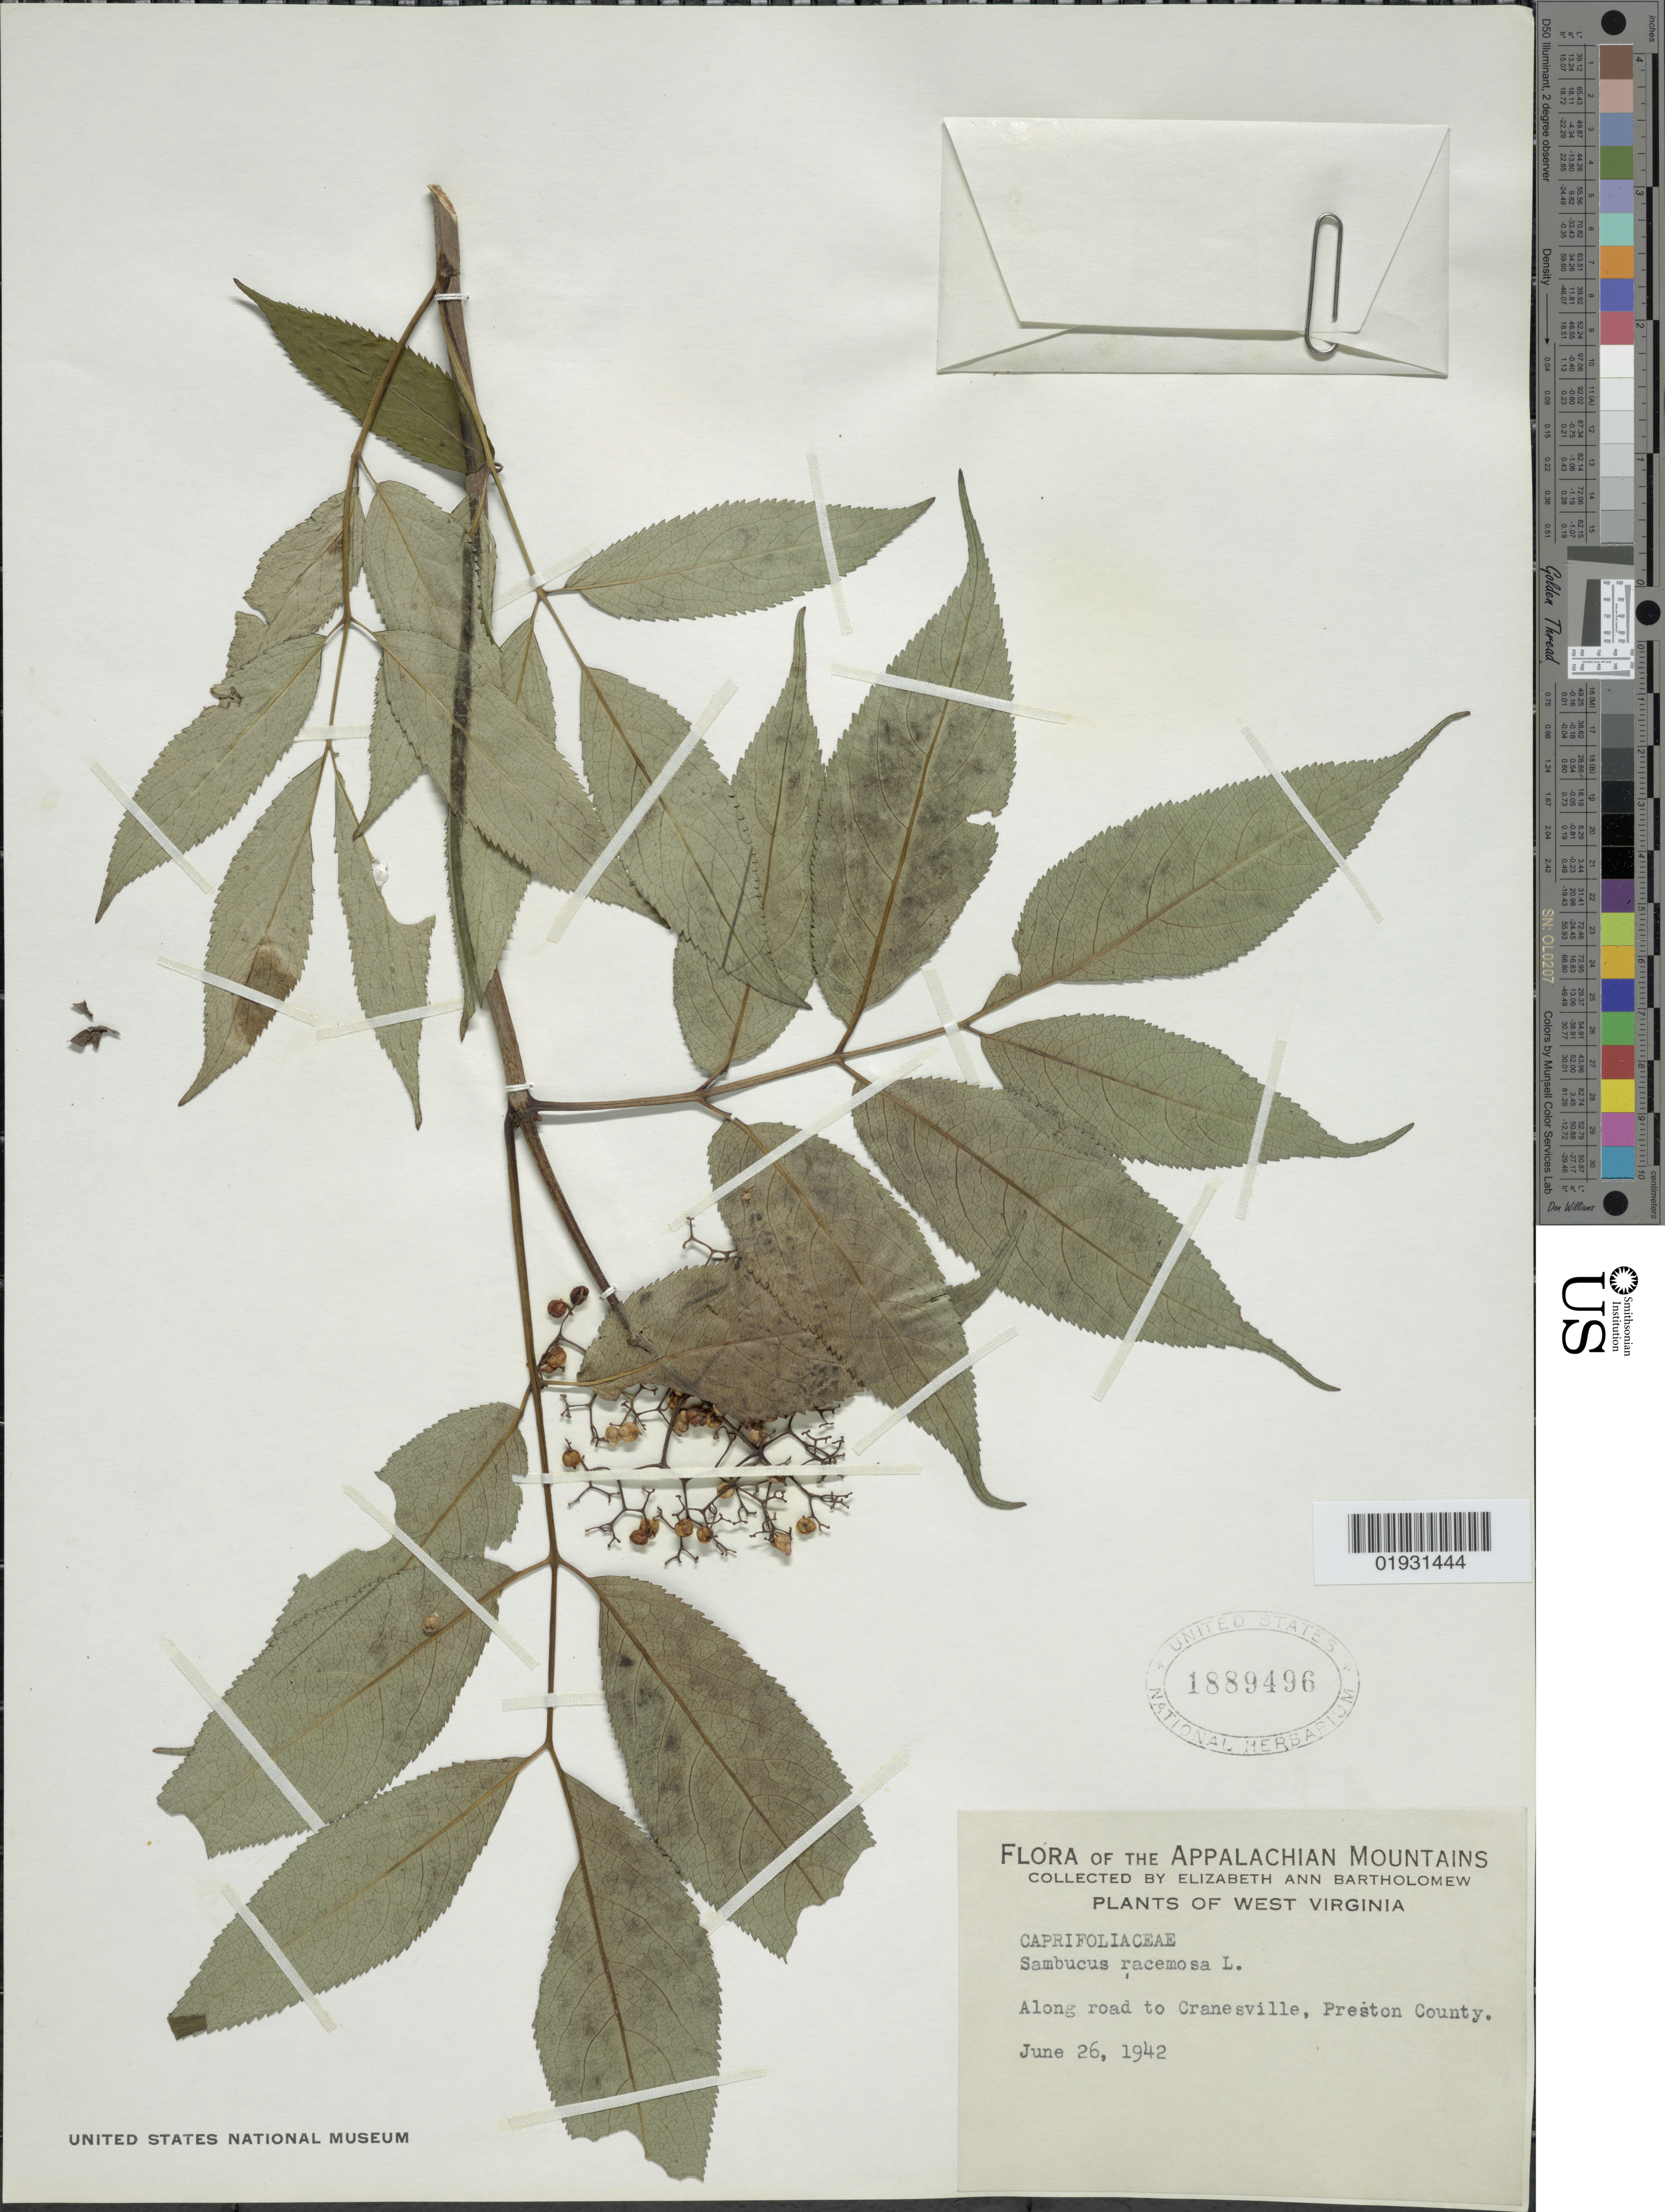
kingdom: Plantae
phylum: Tracheophyta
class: Magnoliopsida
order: Dipsacales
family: Viburnaceae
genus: Sambucus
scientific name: Sambucus racemosa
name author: L.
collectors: E. Bartholomew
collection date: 1942-06-26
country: United States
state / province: West Virginia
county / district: Preston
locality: Appalachian Mountains. Along road to Cranesville, Preston County.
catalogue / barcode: US 1889496